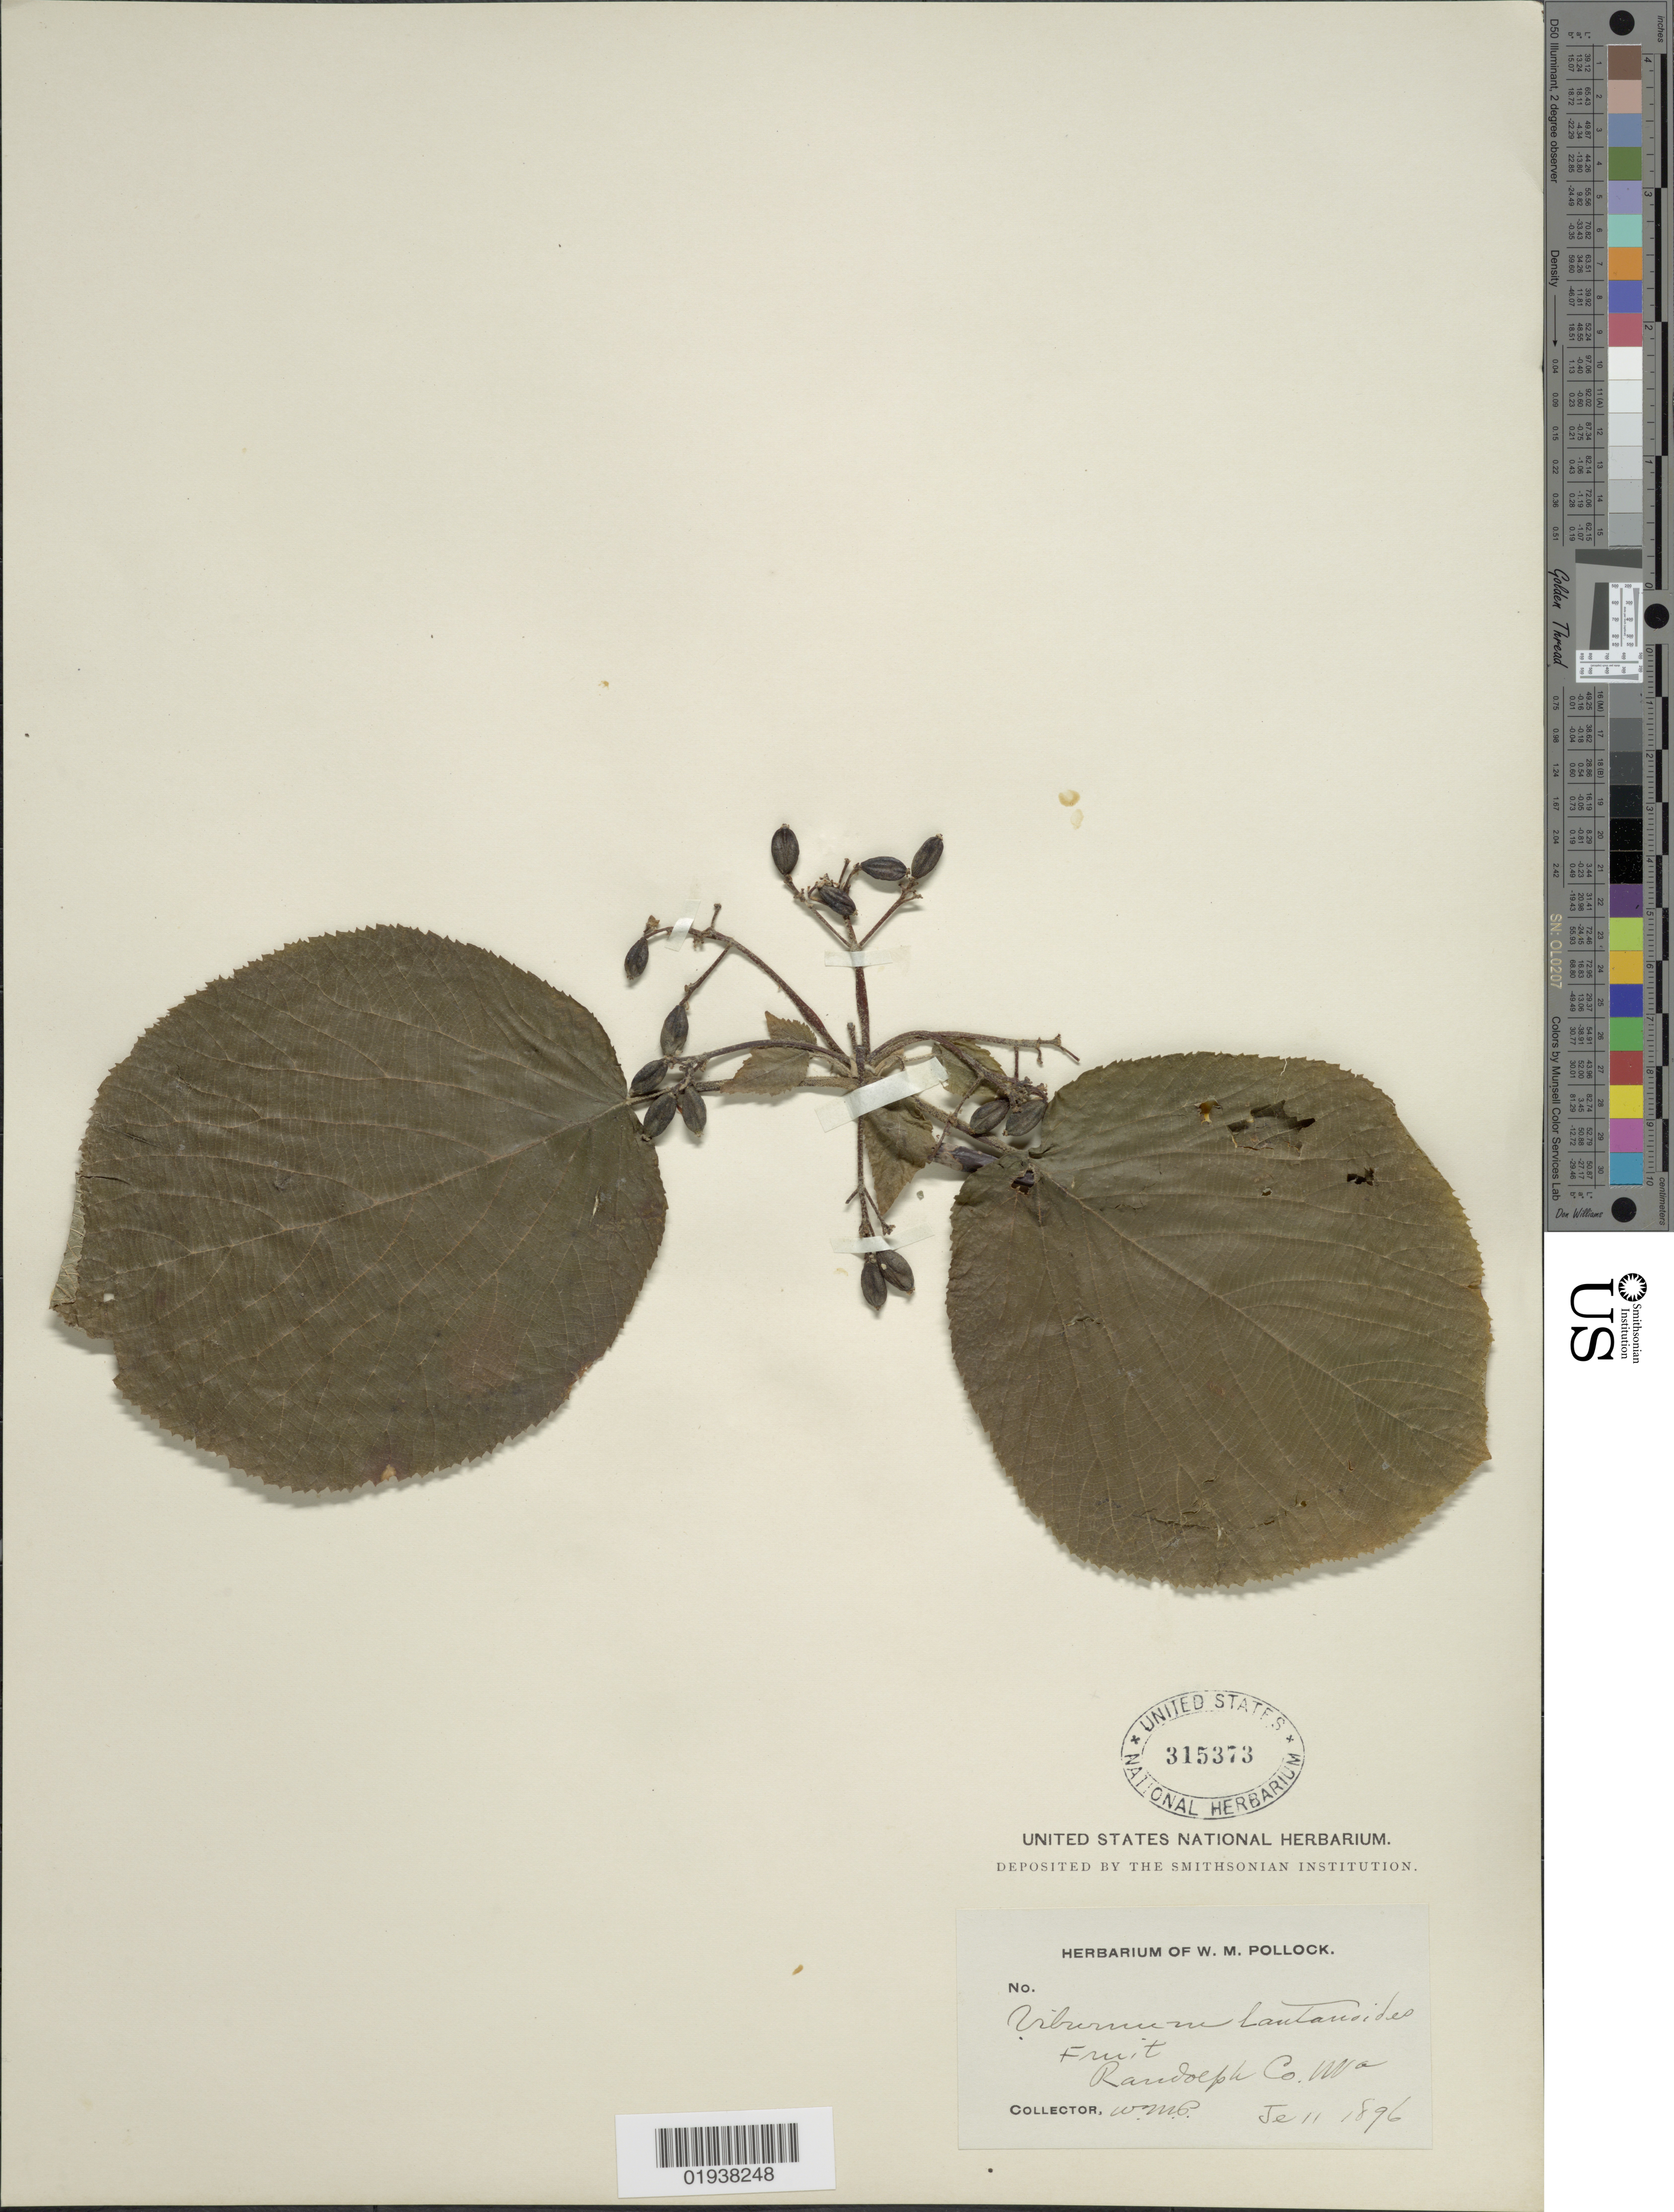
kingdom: Plantae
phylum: Tracheophyta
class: Magnoliopsida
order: Dipsacales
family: Viburnaceae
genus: Viburnum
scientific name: Viburnum alnifolium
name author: Marshall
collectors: W. M. Pollock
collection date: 1896-02-11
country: United States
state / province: Washington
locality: Randolph Co.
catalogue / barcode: US 315373